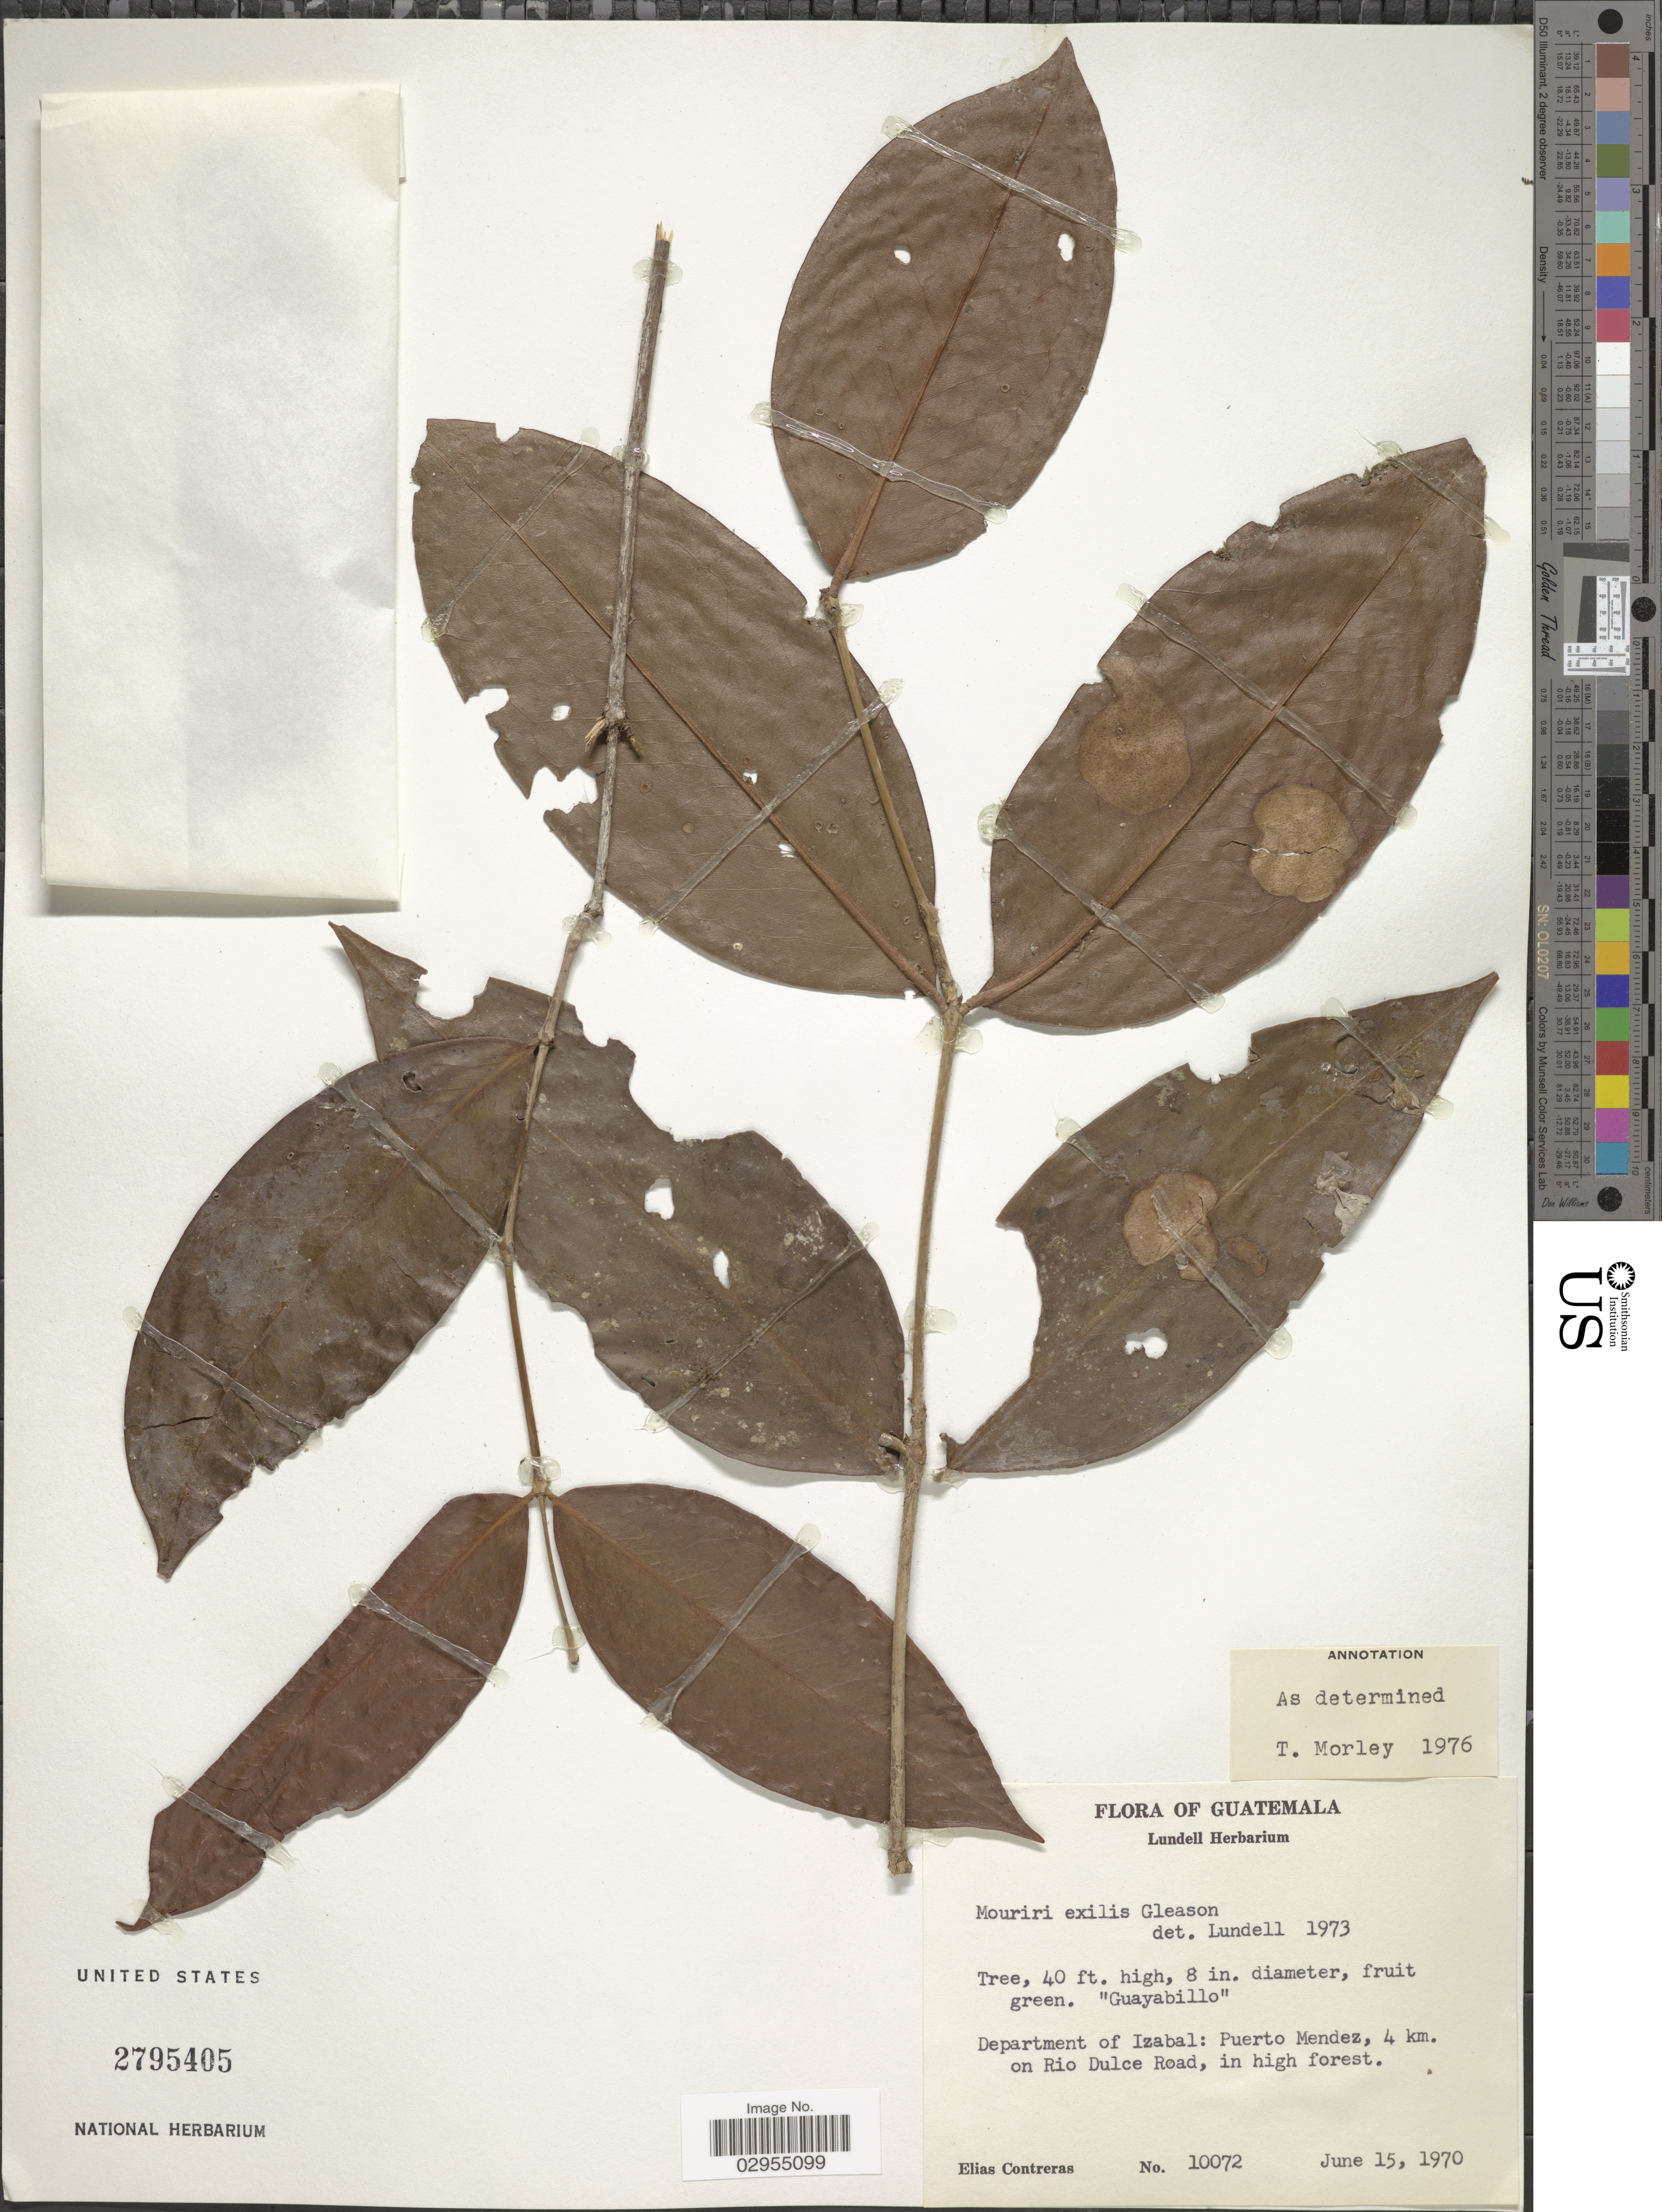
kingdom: Plantae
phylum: Tracheophyta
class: Magnoliopsida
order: Myrtales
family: Melastomataceae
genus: Mouriri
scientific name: Mouriri exilis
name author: Gleason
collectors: E. Contreras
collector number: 10072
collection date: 1970-06-15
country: Guatemala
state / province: Izabal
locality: Department of Izabal: Puerto Mendez, 4 km. on Rio Dulce Road.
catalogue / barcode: US 2795405